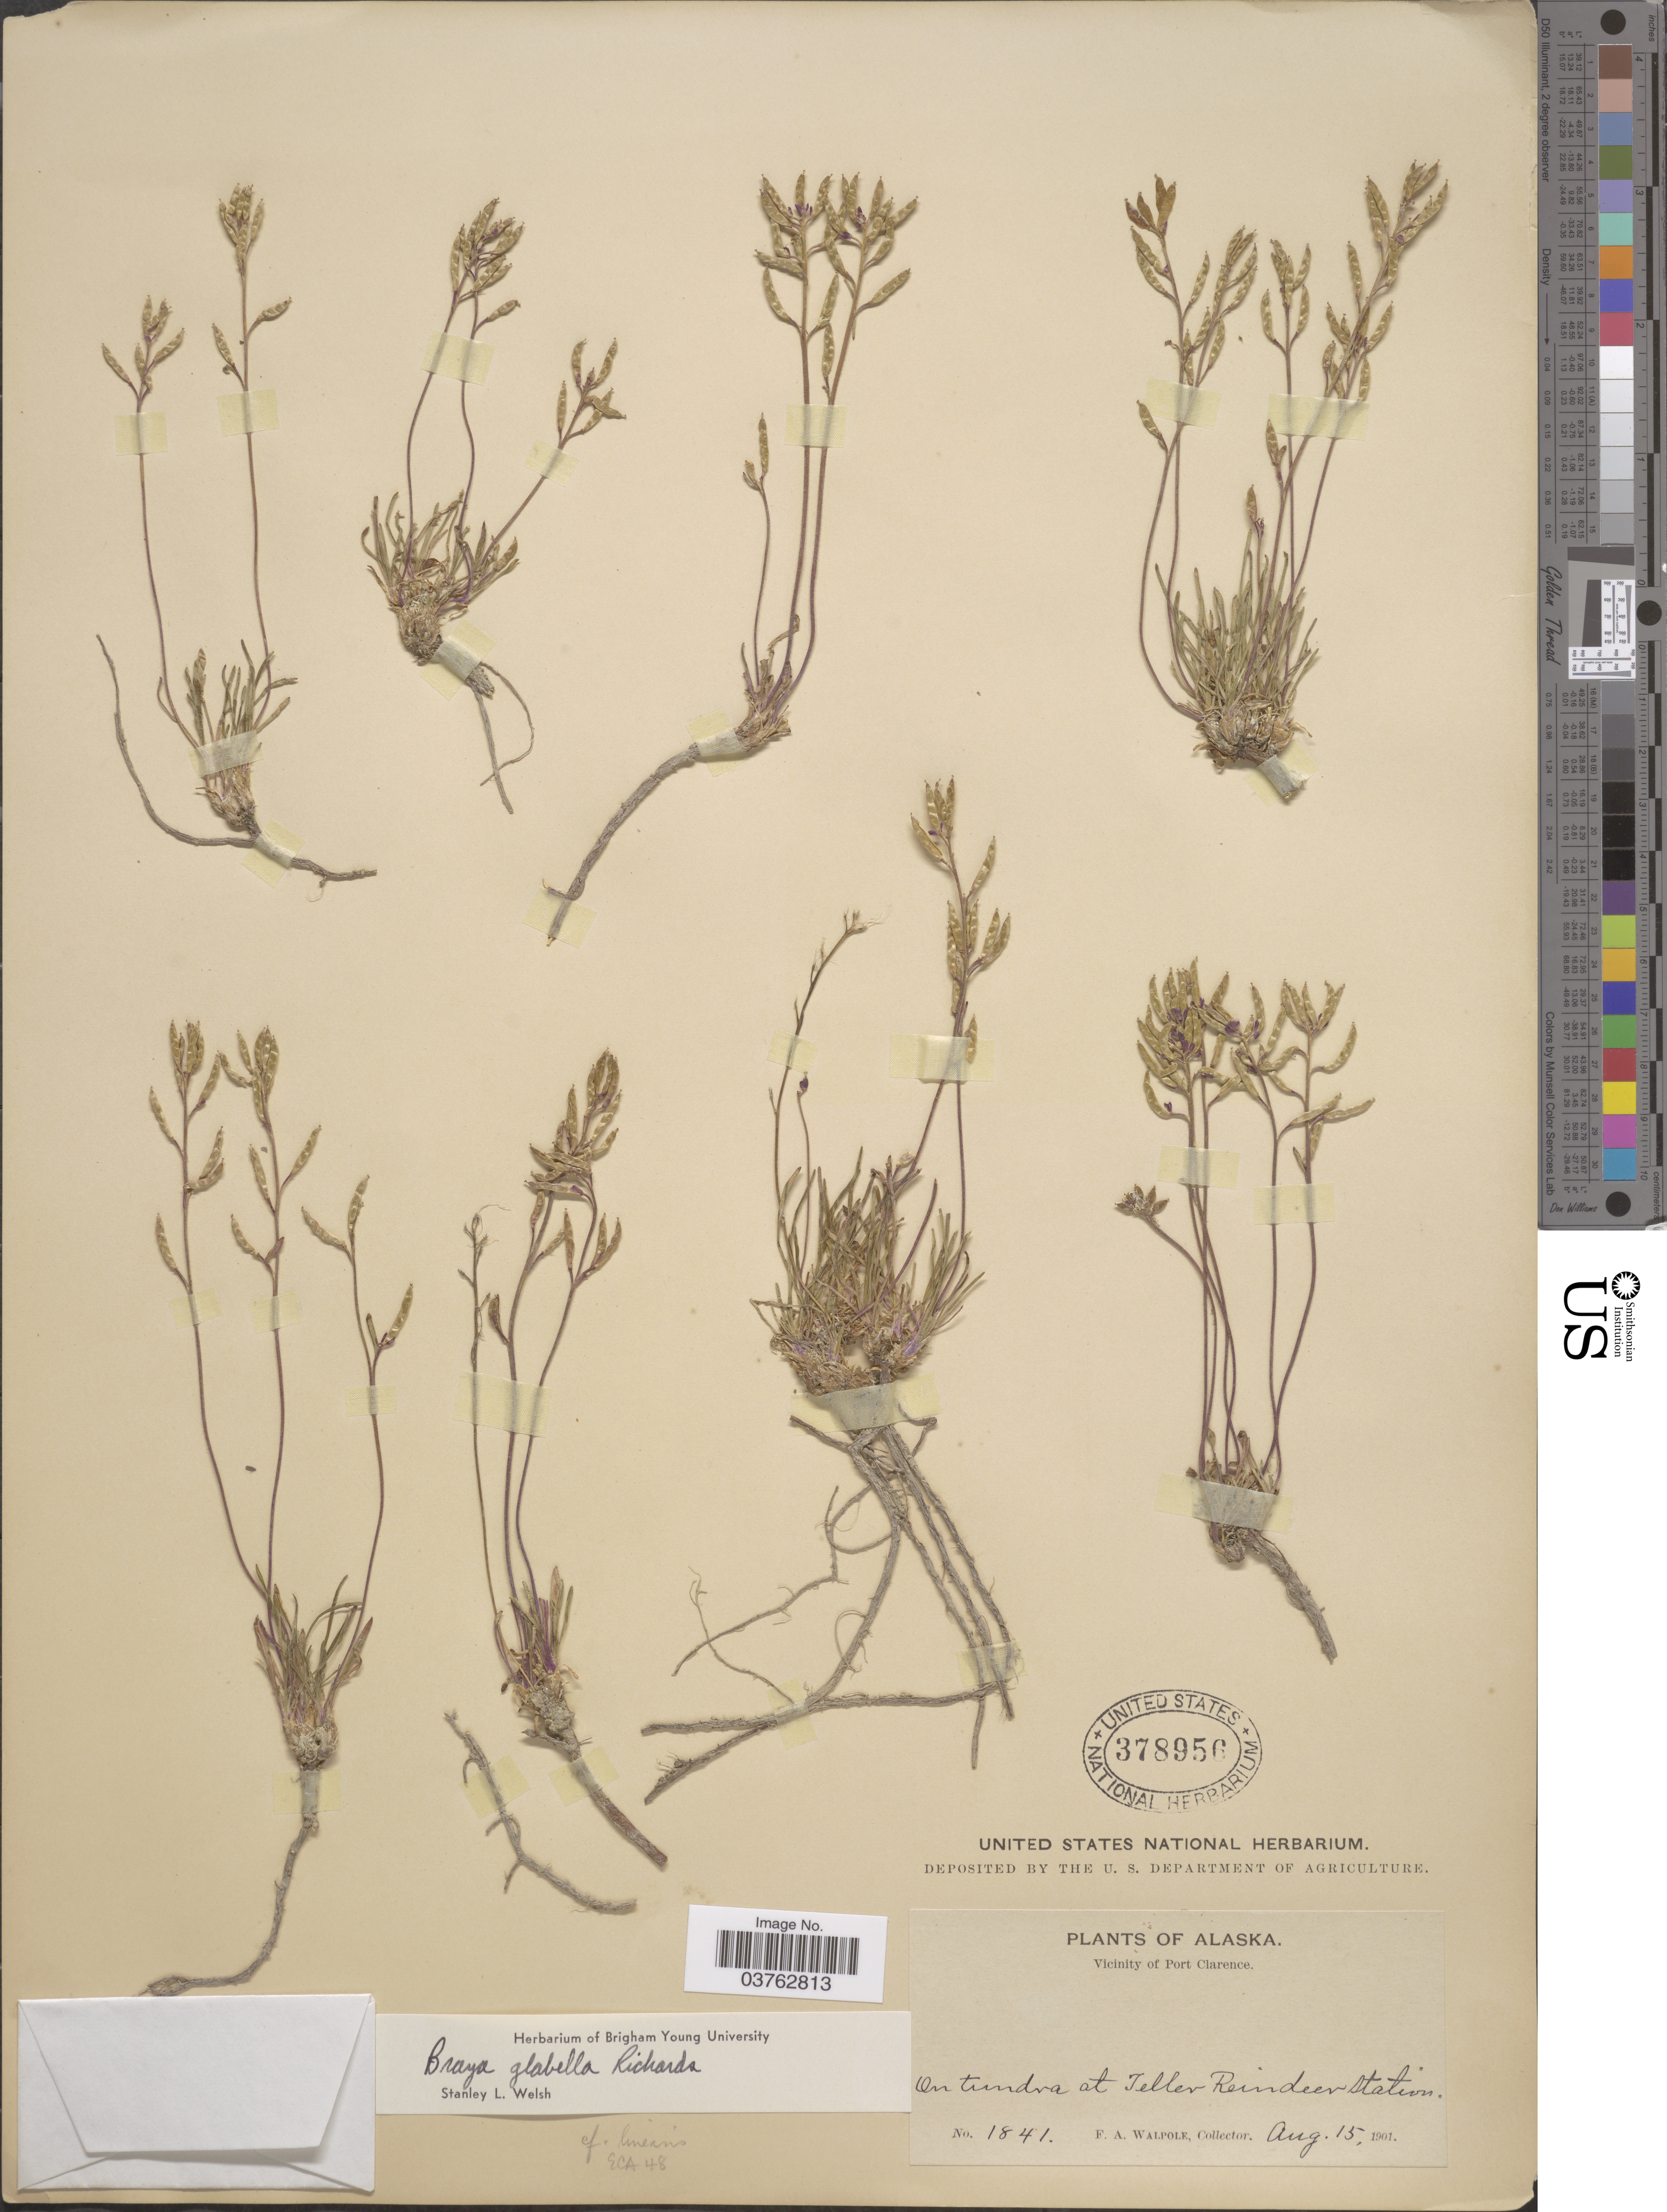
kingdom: Plantae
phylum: Tracheophyta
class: Magnoliopsida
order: Brassicales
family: Brassicaceae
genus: Braya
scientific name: Braya glabella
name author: Richardson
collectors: F. Walpole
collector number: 1841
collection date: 1901-08-15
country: United States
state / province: Alaska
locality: Vicinity of Port Clarence. On tundra at Teller Reindeer Station.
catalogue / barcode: US 378956